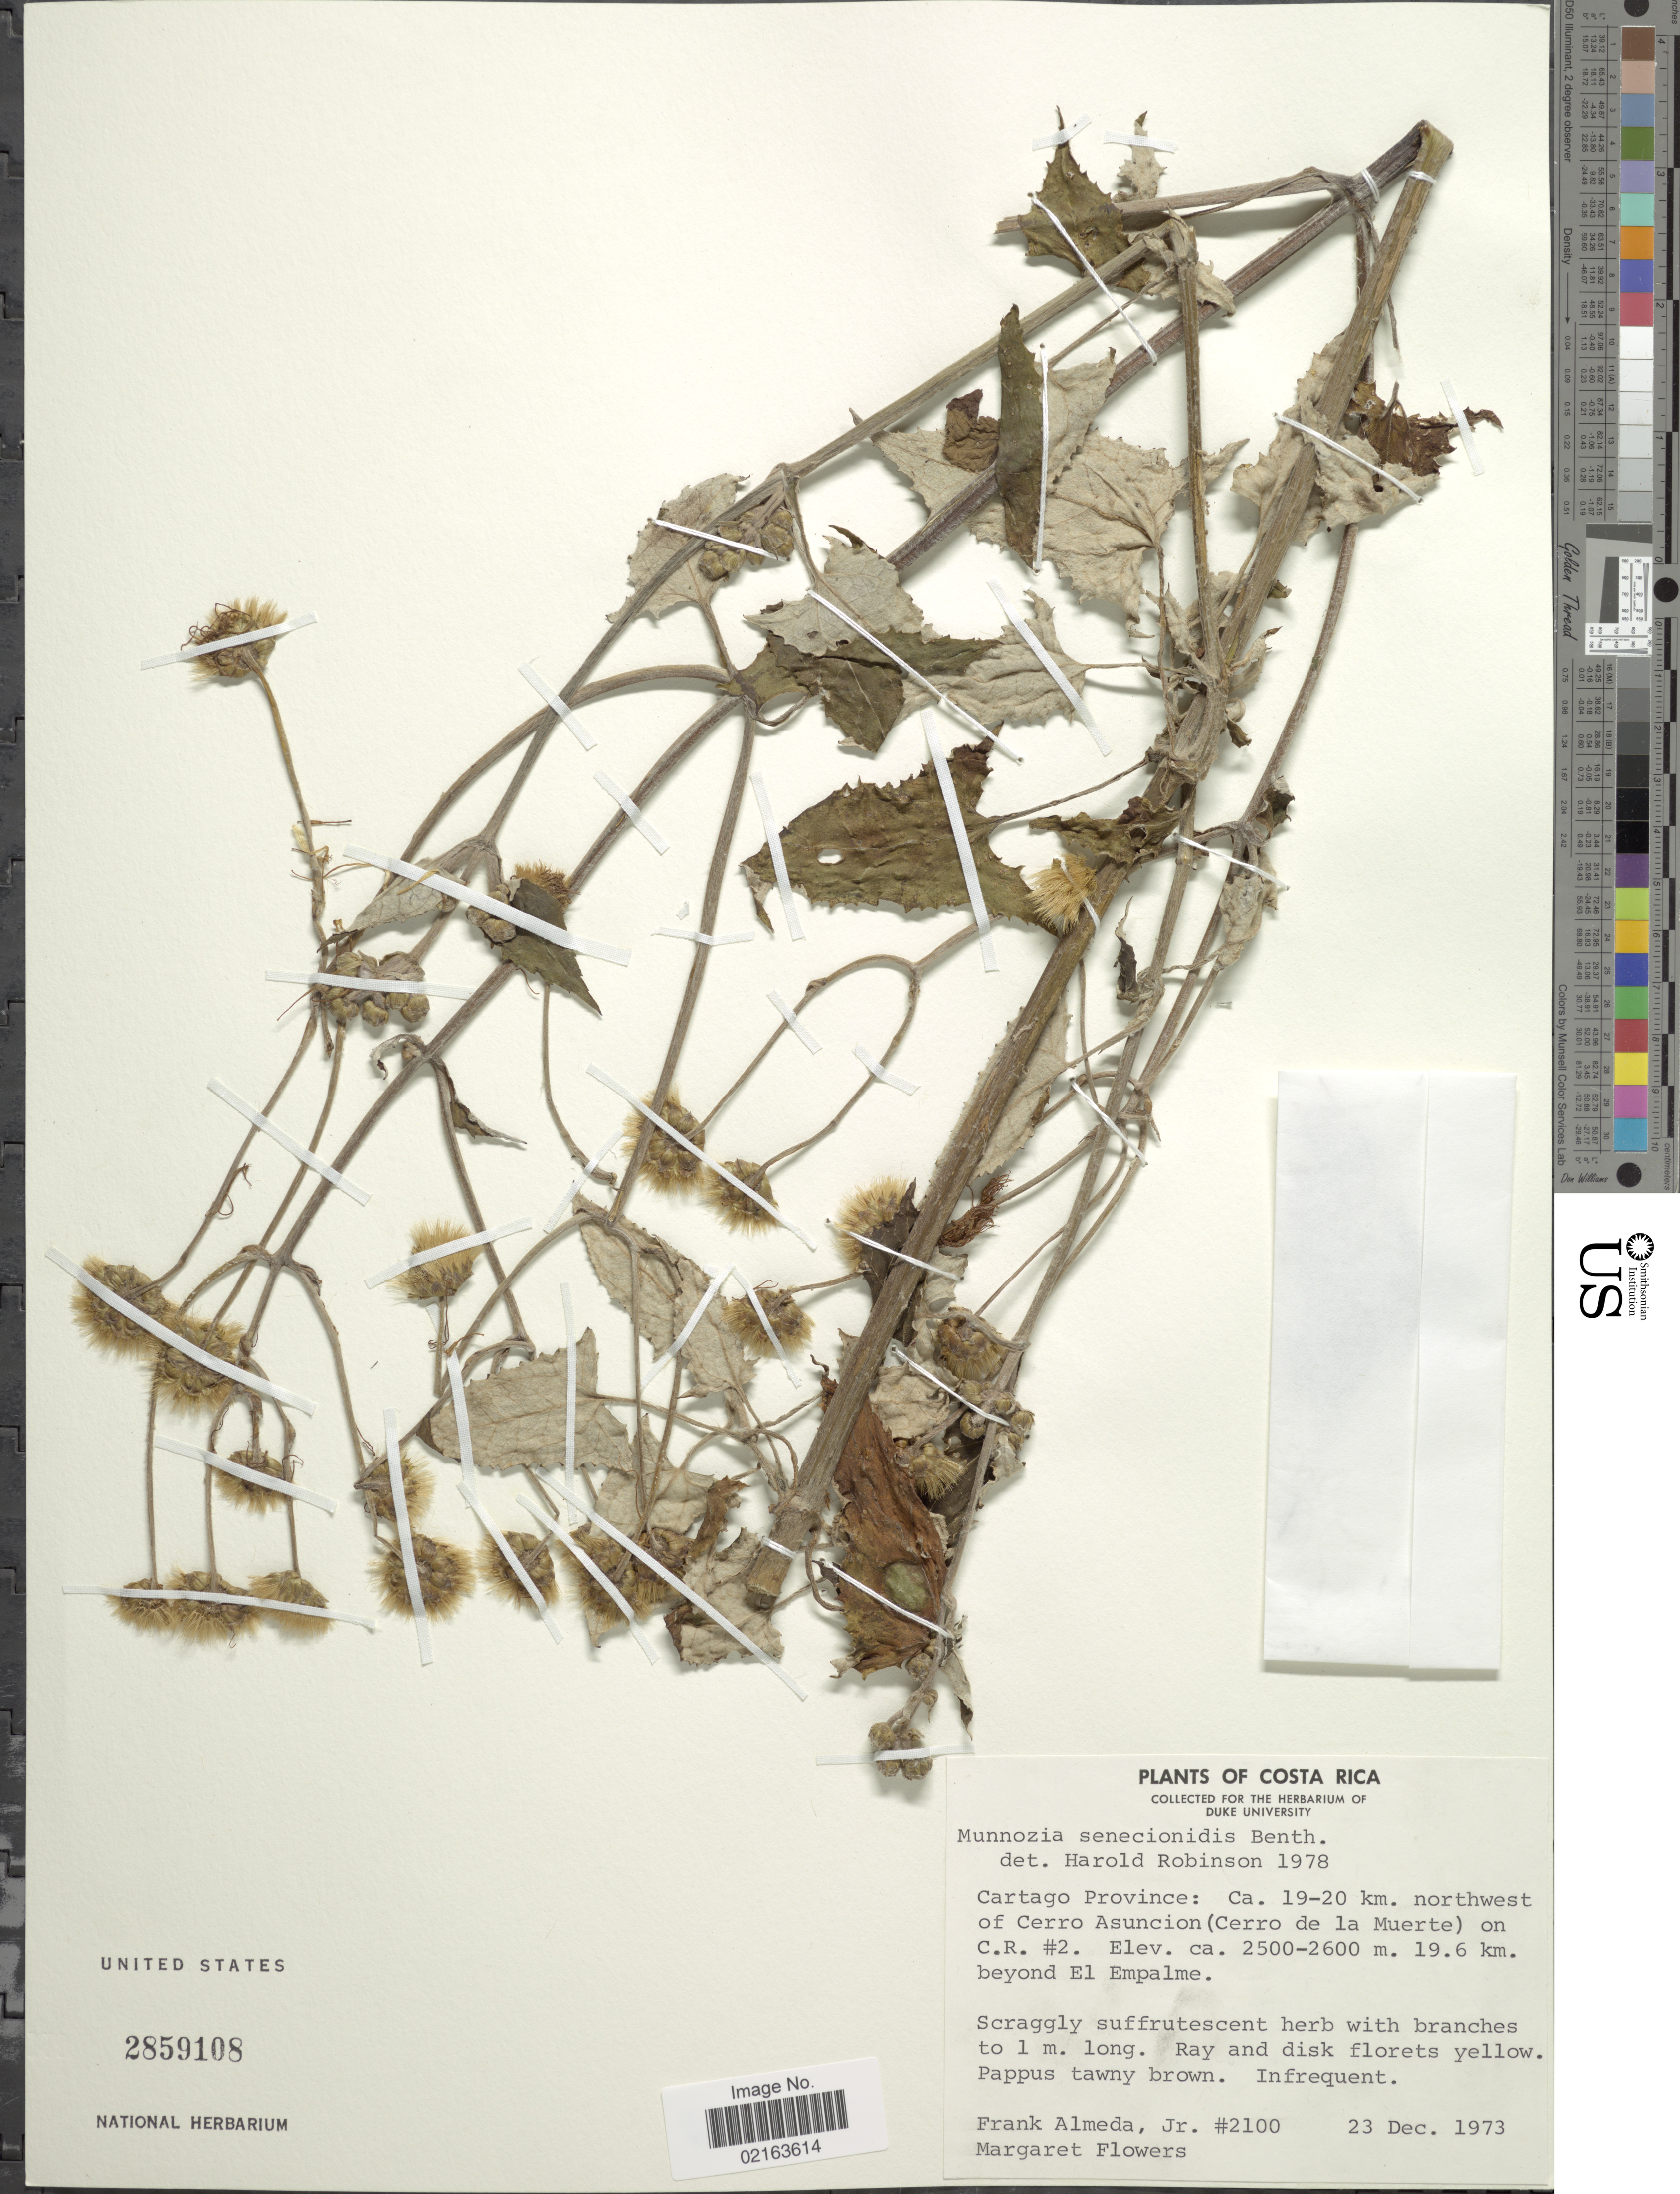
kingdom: Plantae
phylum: Tracheophyta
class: Magnoliopsida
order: Asterales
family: Asteraceae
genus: Munnozia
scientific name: Munnozia senecionidis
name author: Benth.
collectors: F. Almeda & M. Flowers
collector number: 2100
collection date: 1973-12-23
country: Costa Rica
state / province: Cartago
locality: Cartago Province: Ca. 19-20 km. northwest of Cerro Asuncion (Cerro de la Muerte) on C.R. #2. 19.6 km. beyond El Empalme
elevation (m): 2500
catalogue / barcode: US 2859108